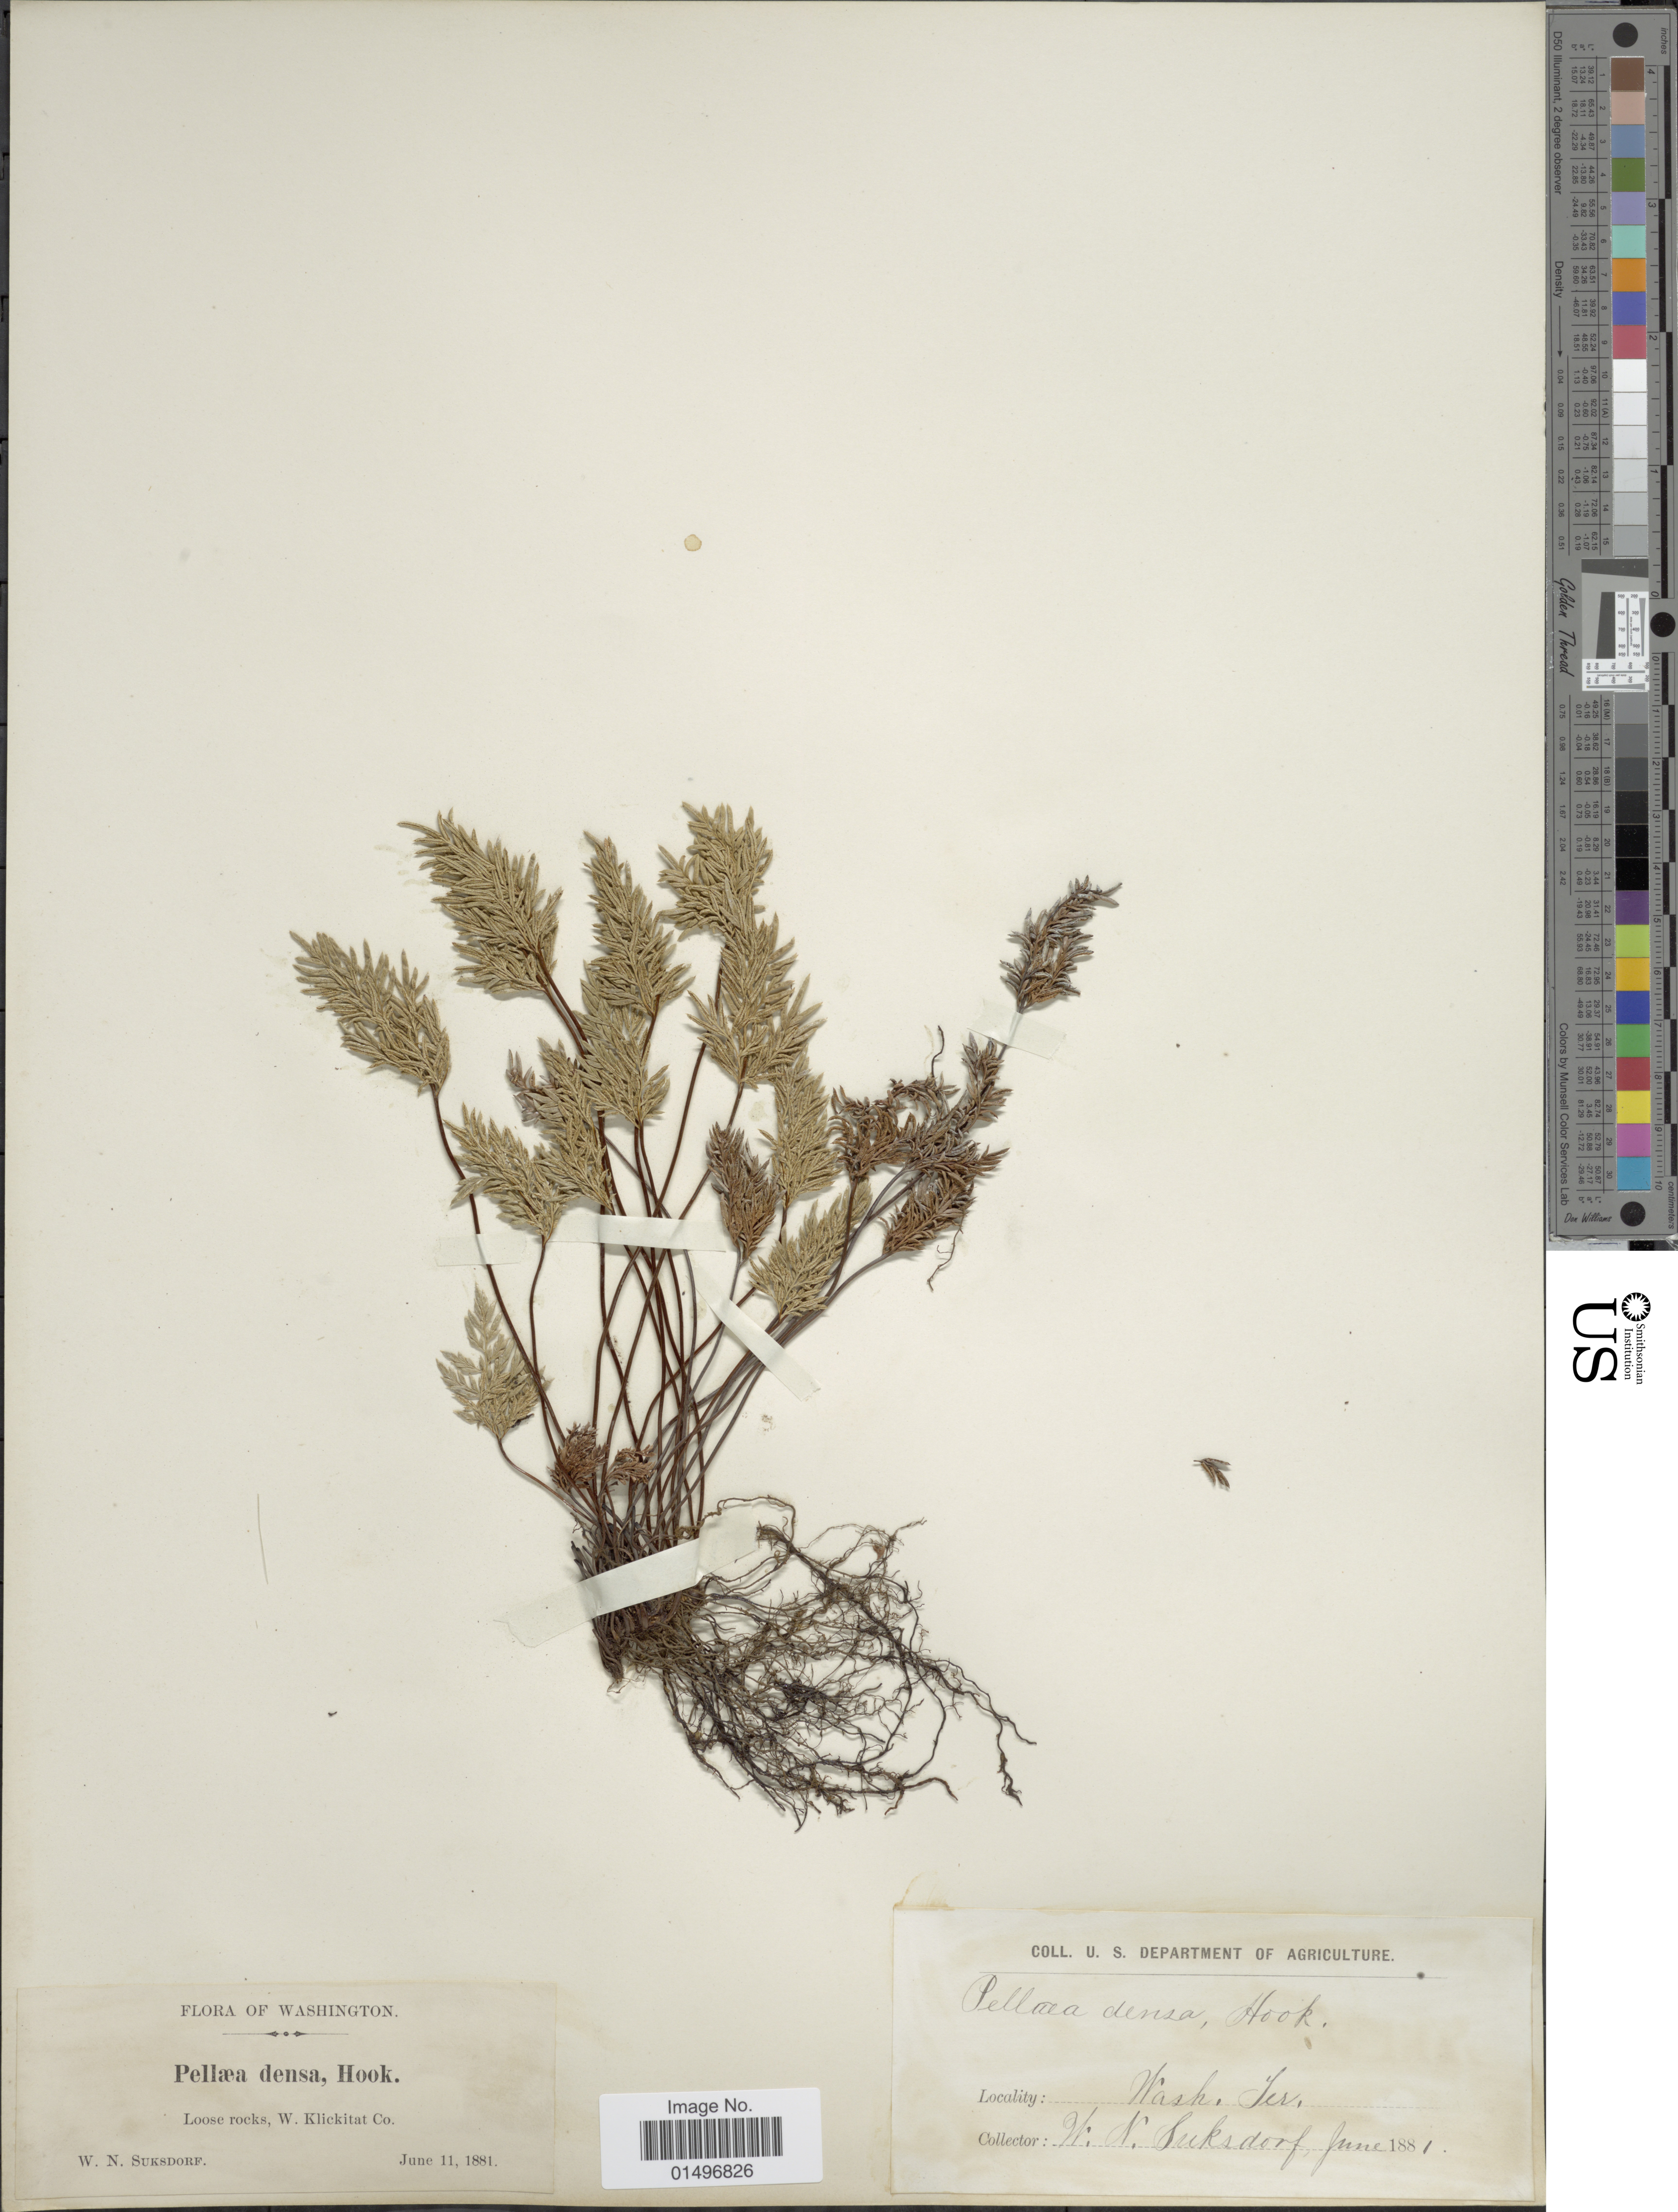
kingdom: Plantae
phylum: Tracheophyta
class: Polypodiopsida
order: Polypodiales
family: Pteridaceae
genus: Aspidotis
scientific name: Aspidotis densa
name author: (Brack.) Lellinger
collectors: W. N. Suksdorf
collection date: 1881-06-11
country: United States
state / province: Washington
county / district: Klickitat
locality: Washington, Loose rocks, W. Klickitat Co.